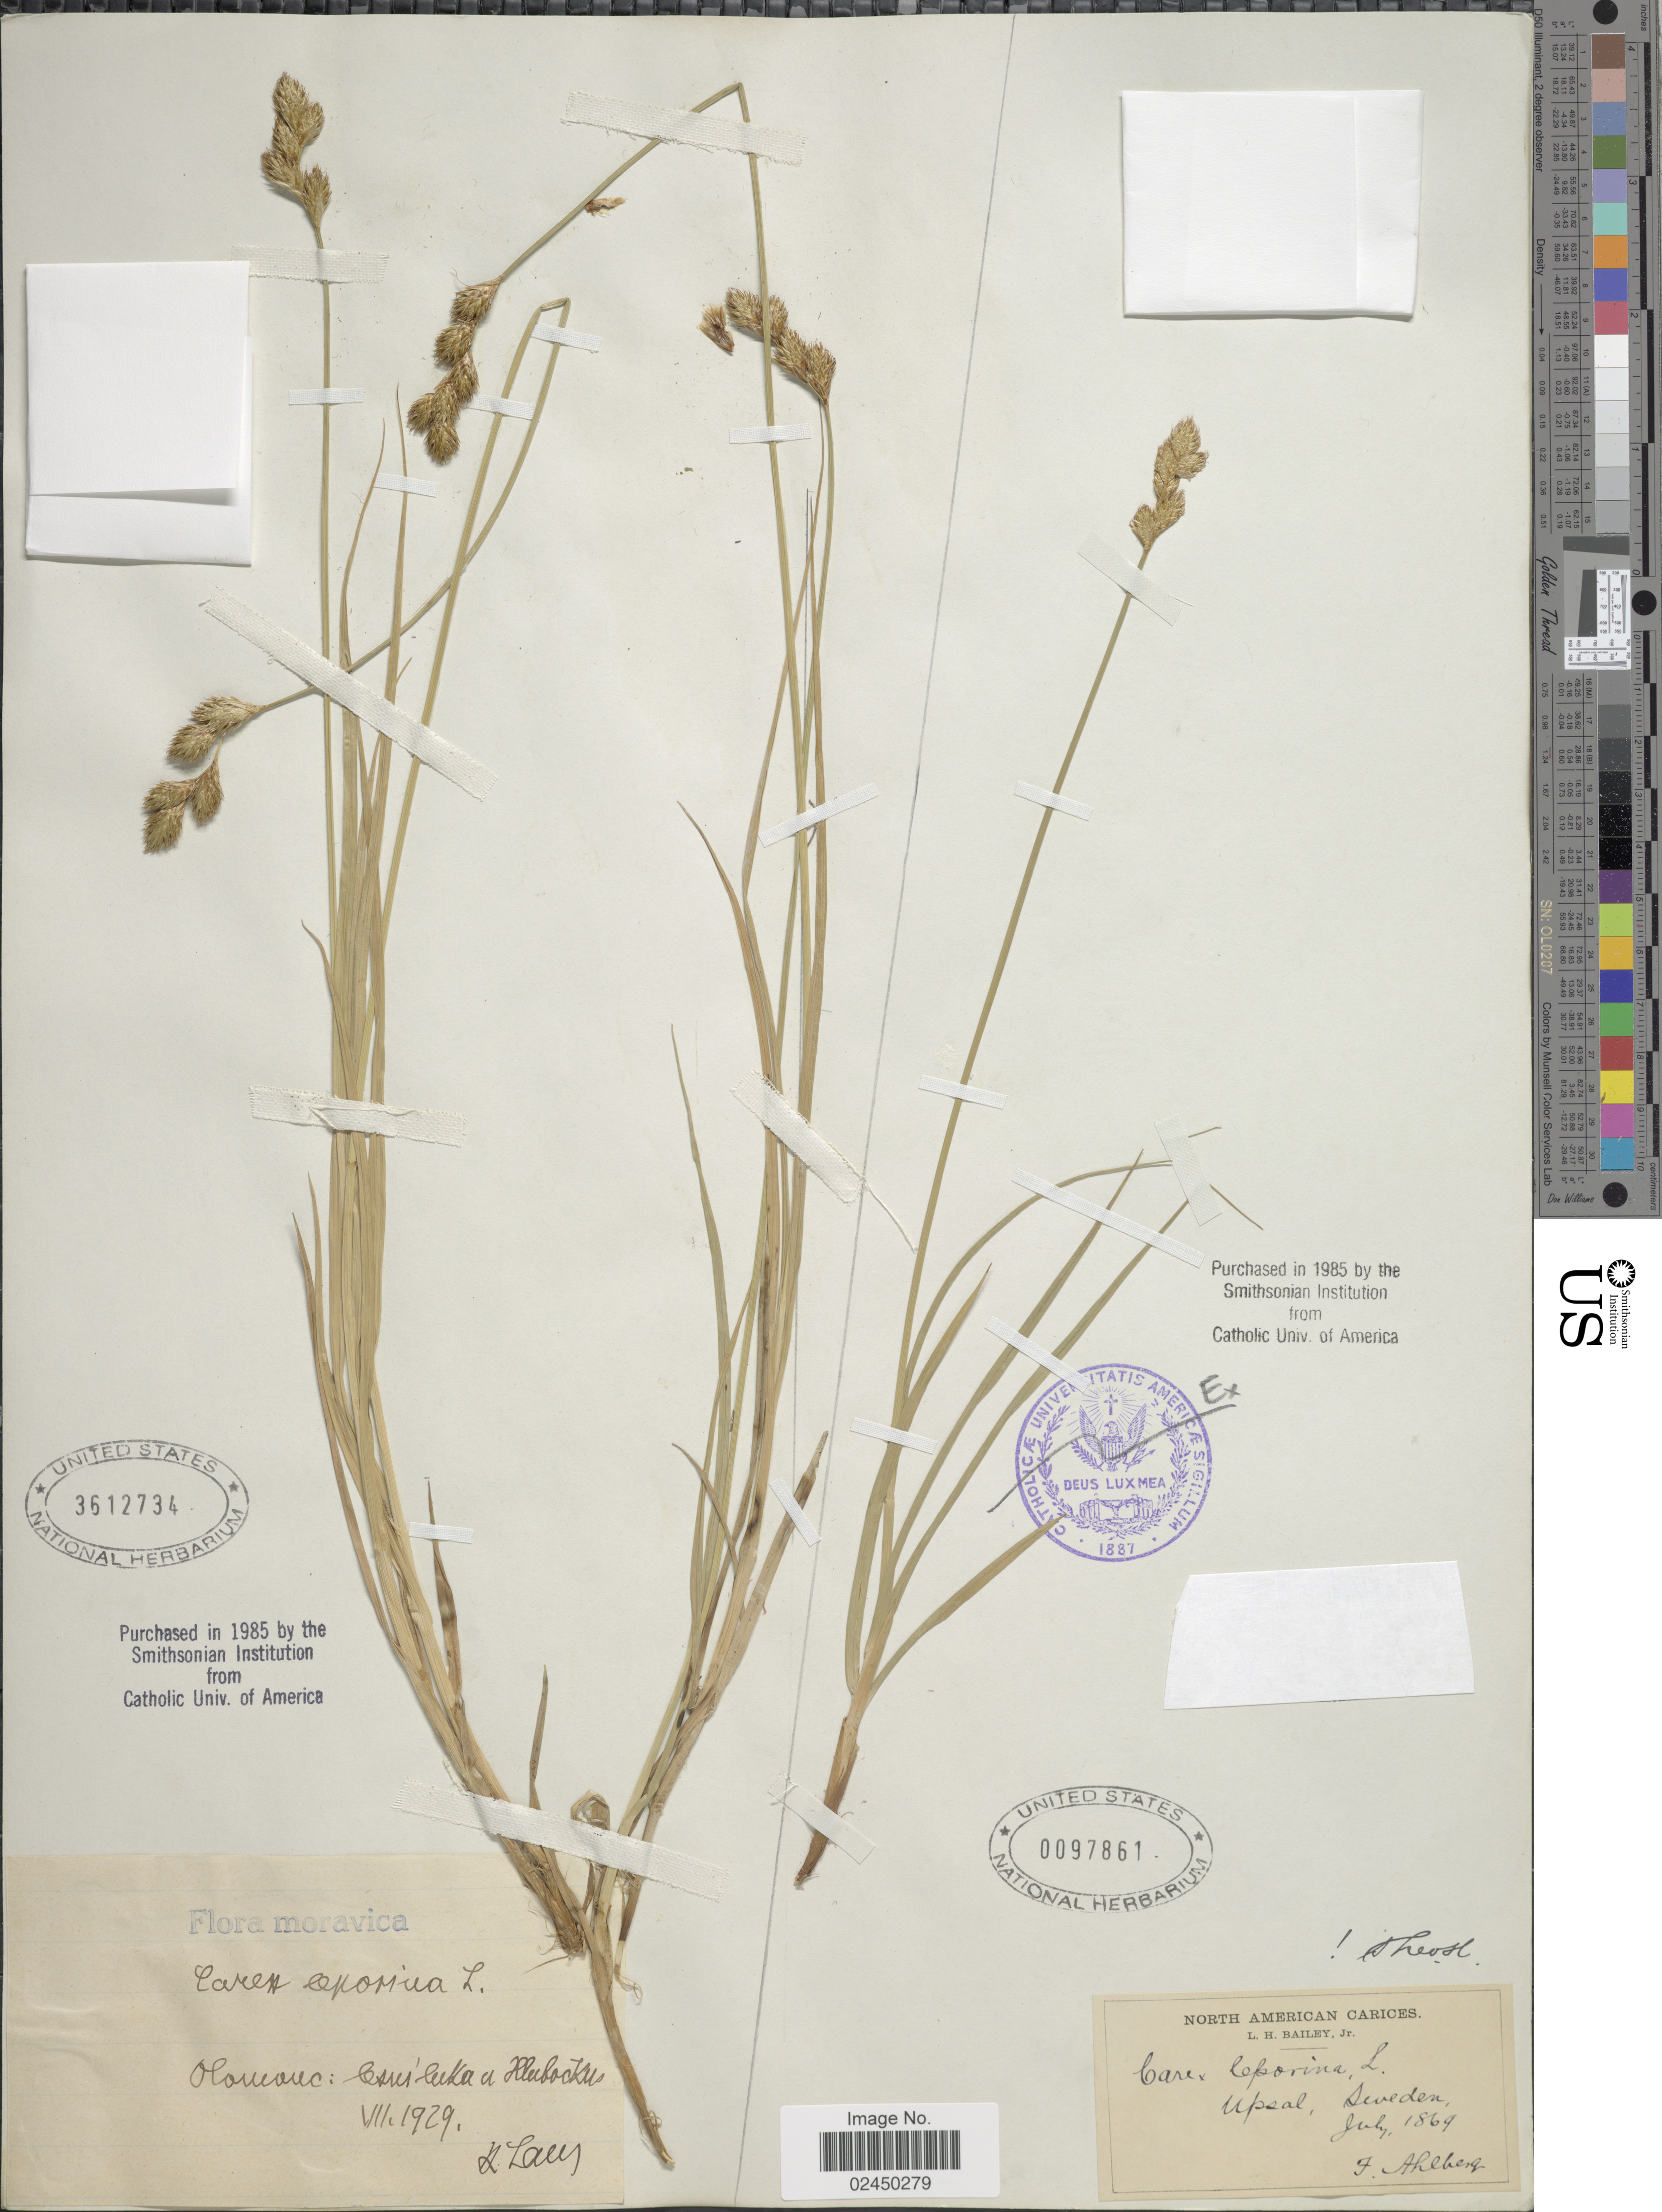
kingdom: Plantae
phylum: Tracheophyta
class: Liliopsida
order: Poales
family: Cyperaceae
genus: Carex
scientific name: Carex leporina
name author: L.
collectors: H. Laus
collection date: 1929-07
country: Czechia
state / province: Olomouc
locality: Moravica, Olomouc: Csus luka a Hullabackus [interpreted]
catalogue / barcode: US 3612734